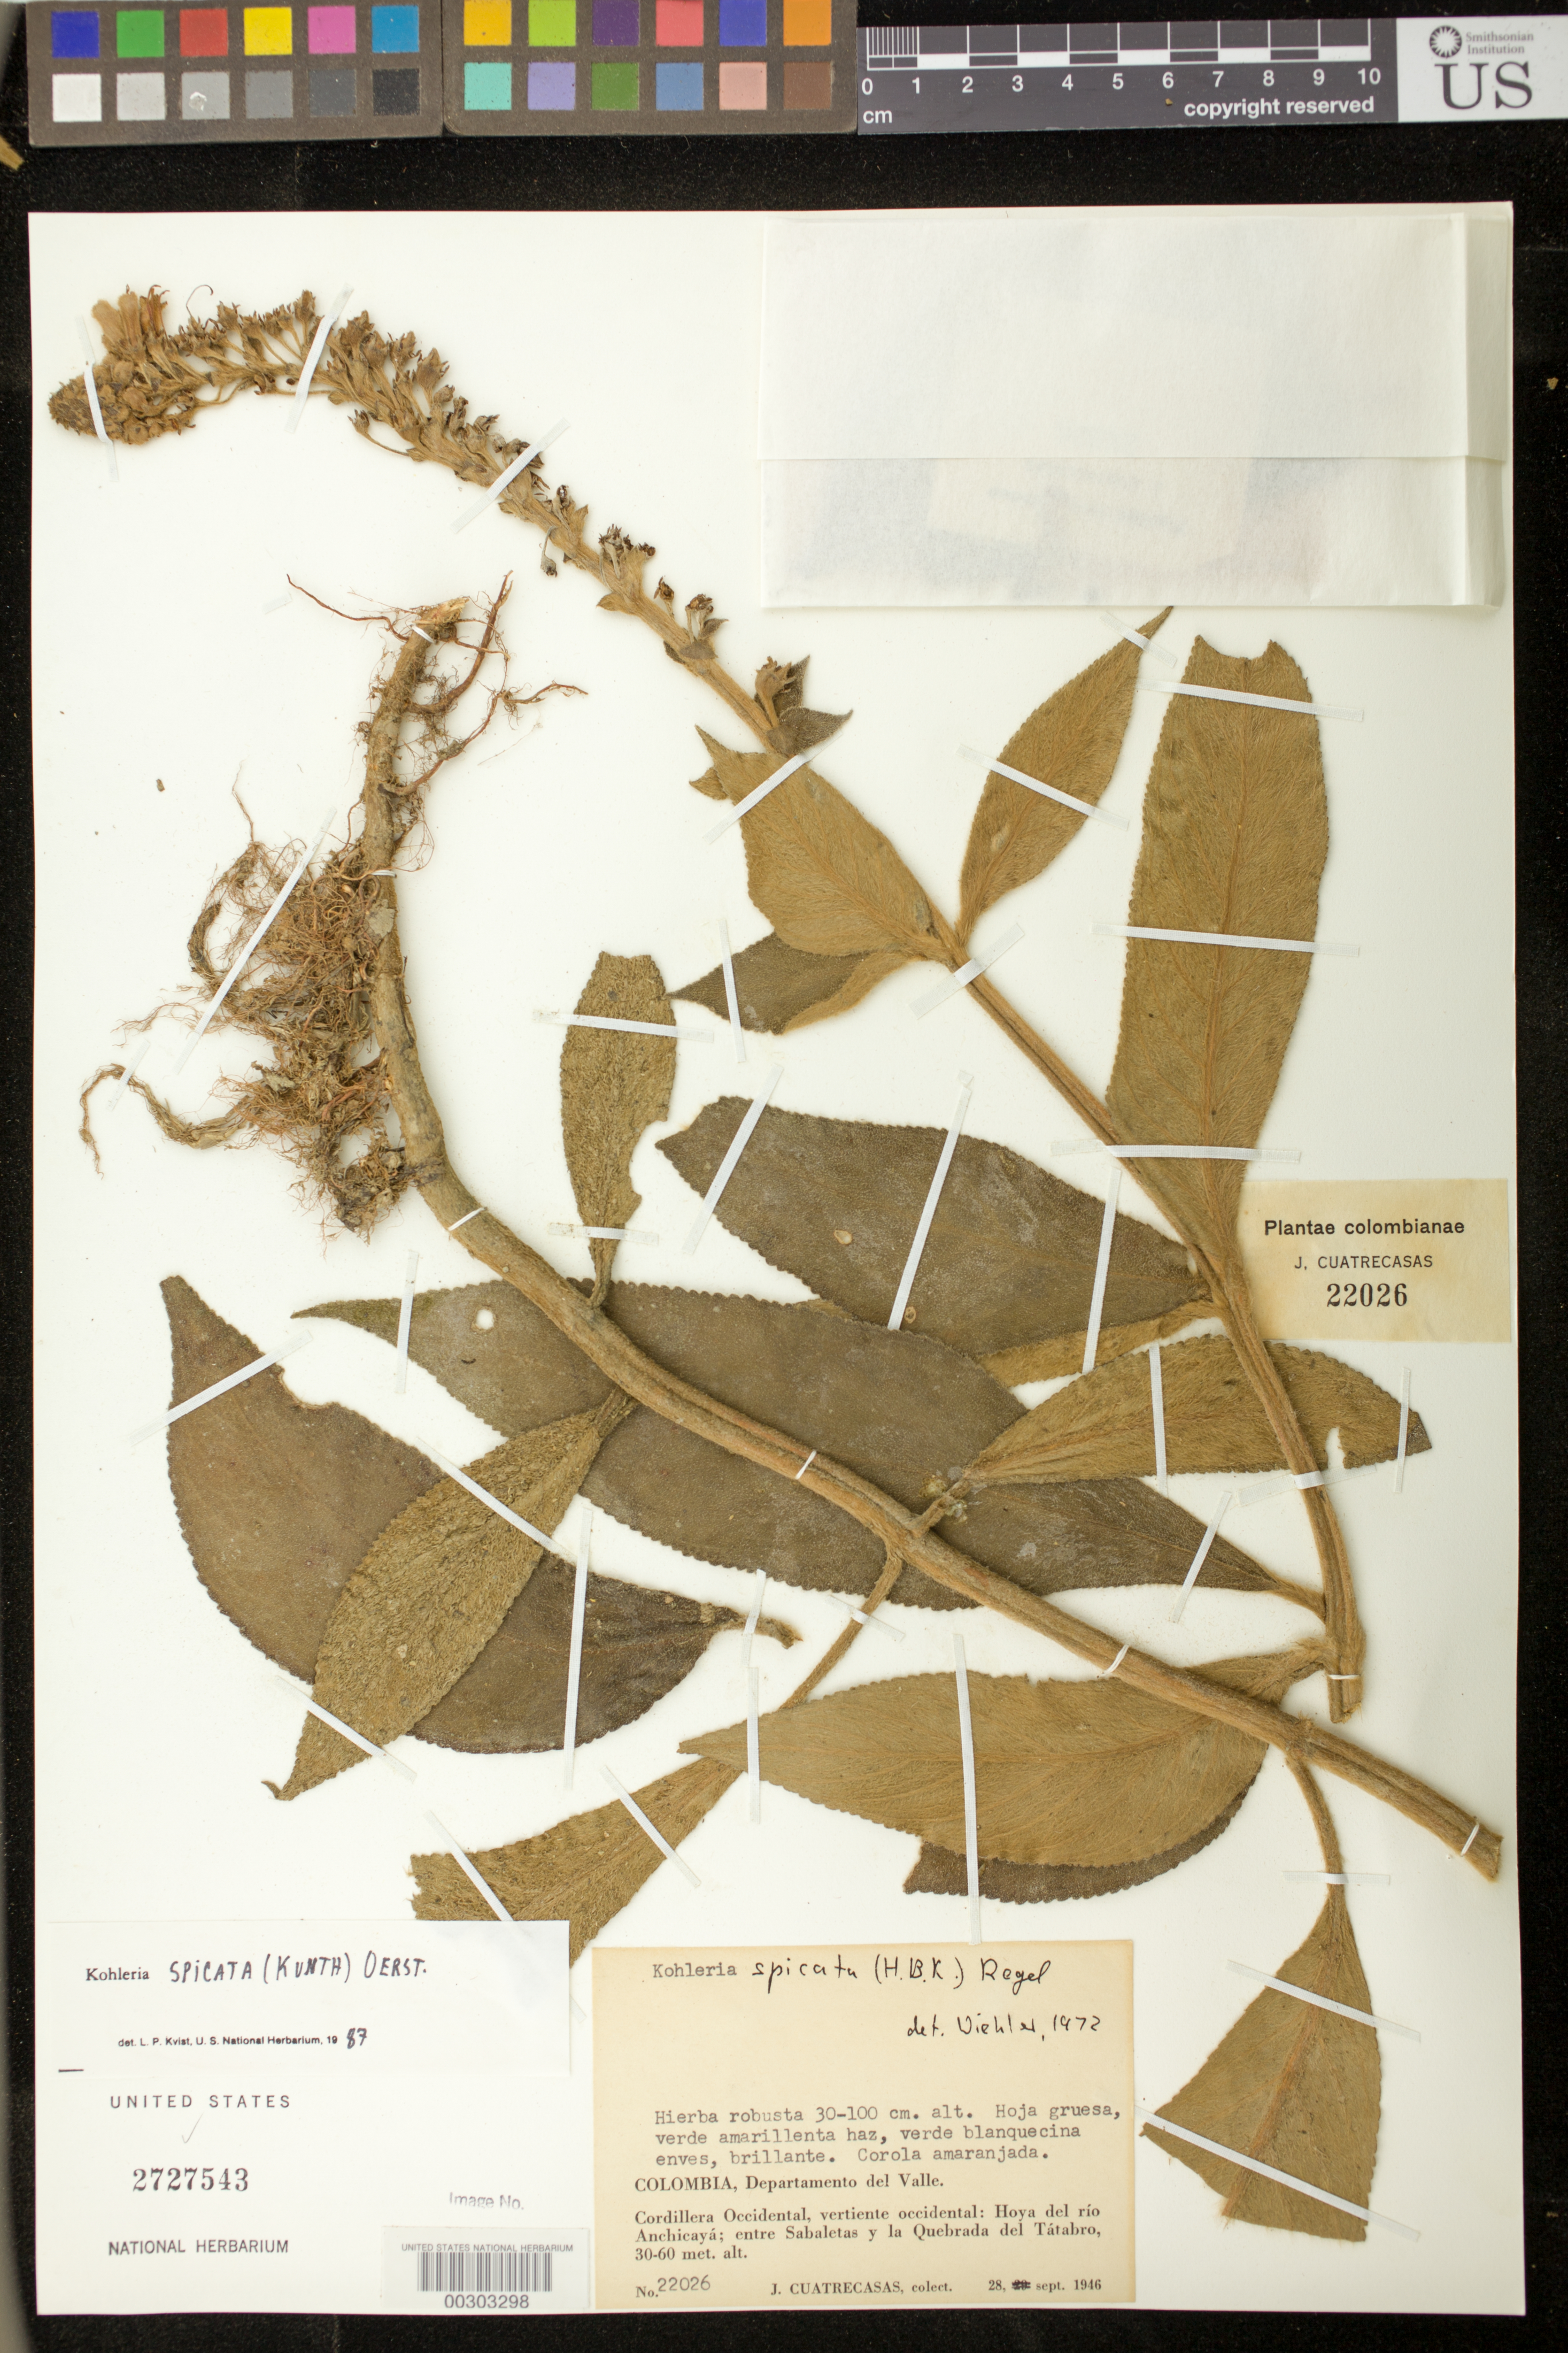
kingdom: Plantae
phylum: Tracheophyta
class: Magnoliopsida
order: Lamiales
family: Gesneriaceae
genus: Kohleria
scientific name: Kohleria spicata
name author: (Kunth) Oerst.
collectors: J. Cuatrecasas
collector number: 22026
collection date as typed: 28 Sep 1946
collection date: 1946-09-28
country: Colombia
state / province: Valle del Cauca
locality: Cordillera Occidental, western slope, valley of Rio Anchicaya, between Sabaletas and La Quebrada del Tatabro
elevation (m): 30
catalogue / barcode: US 2727543